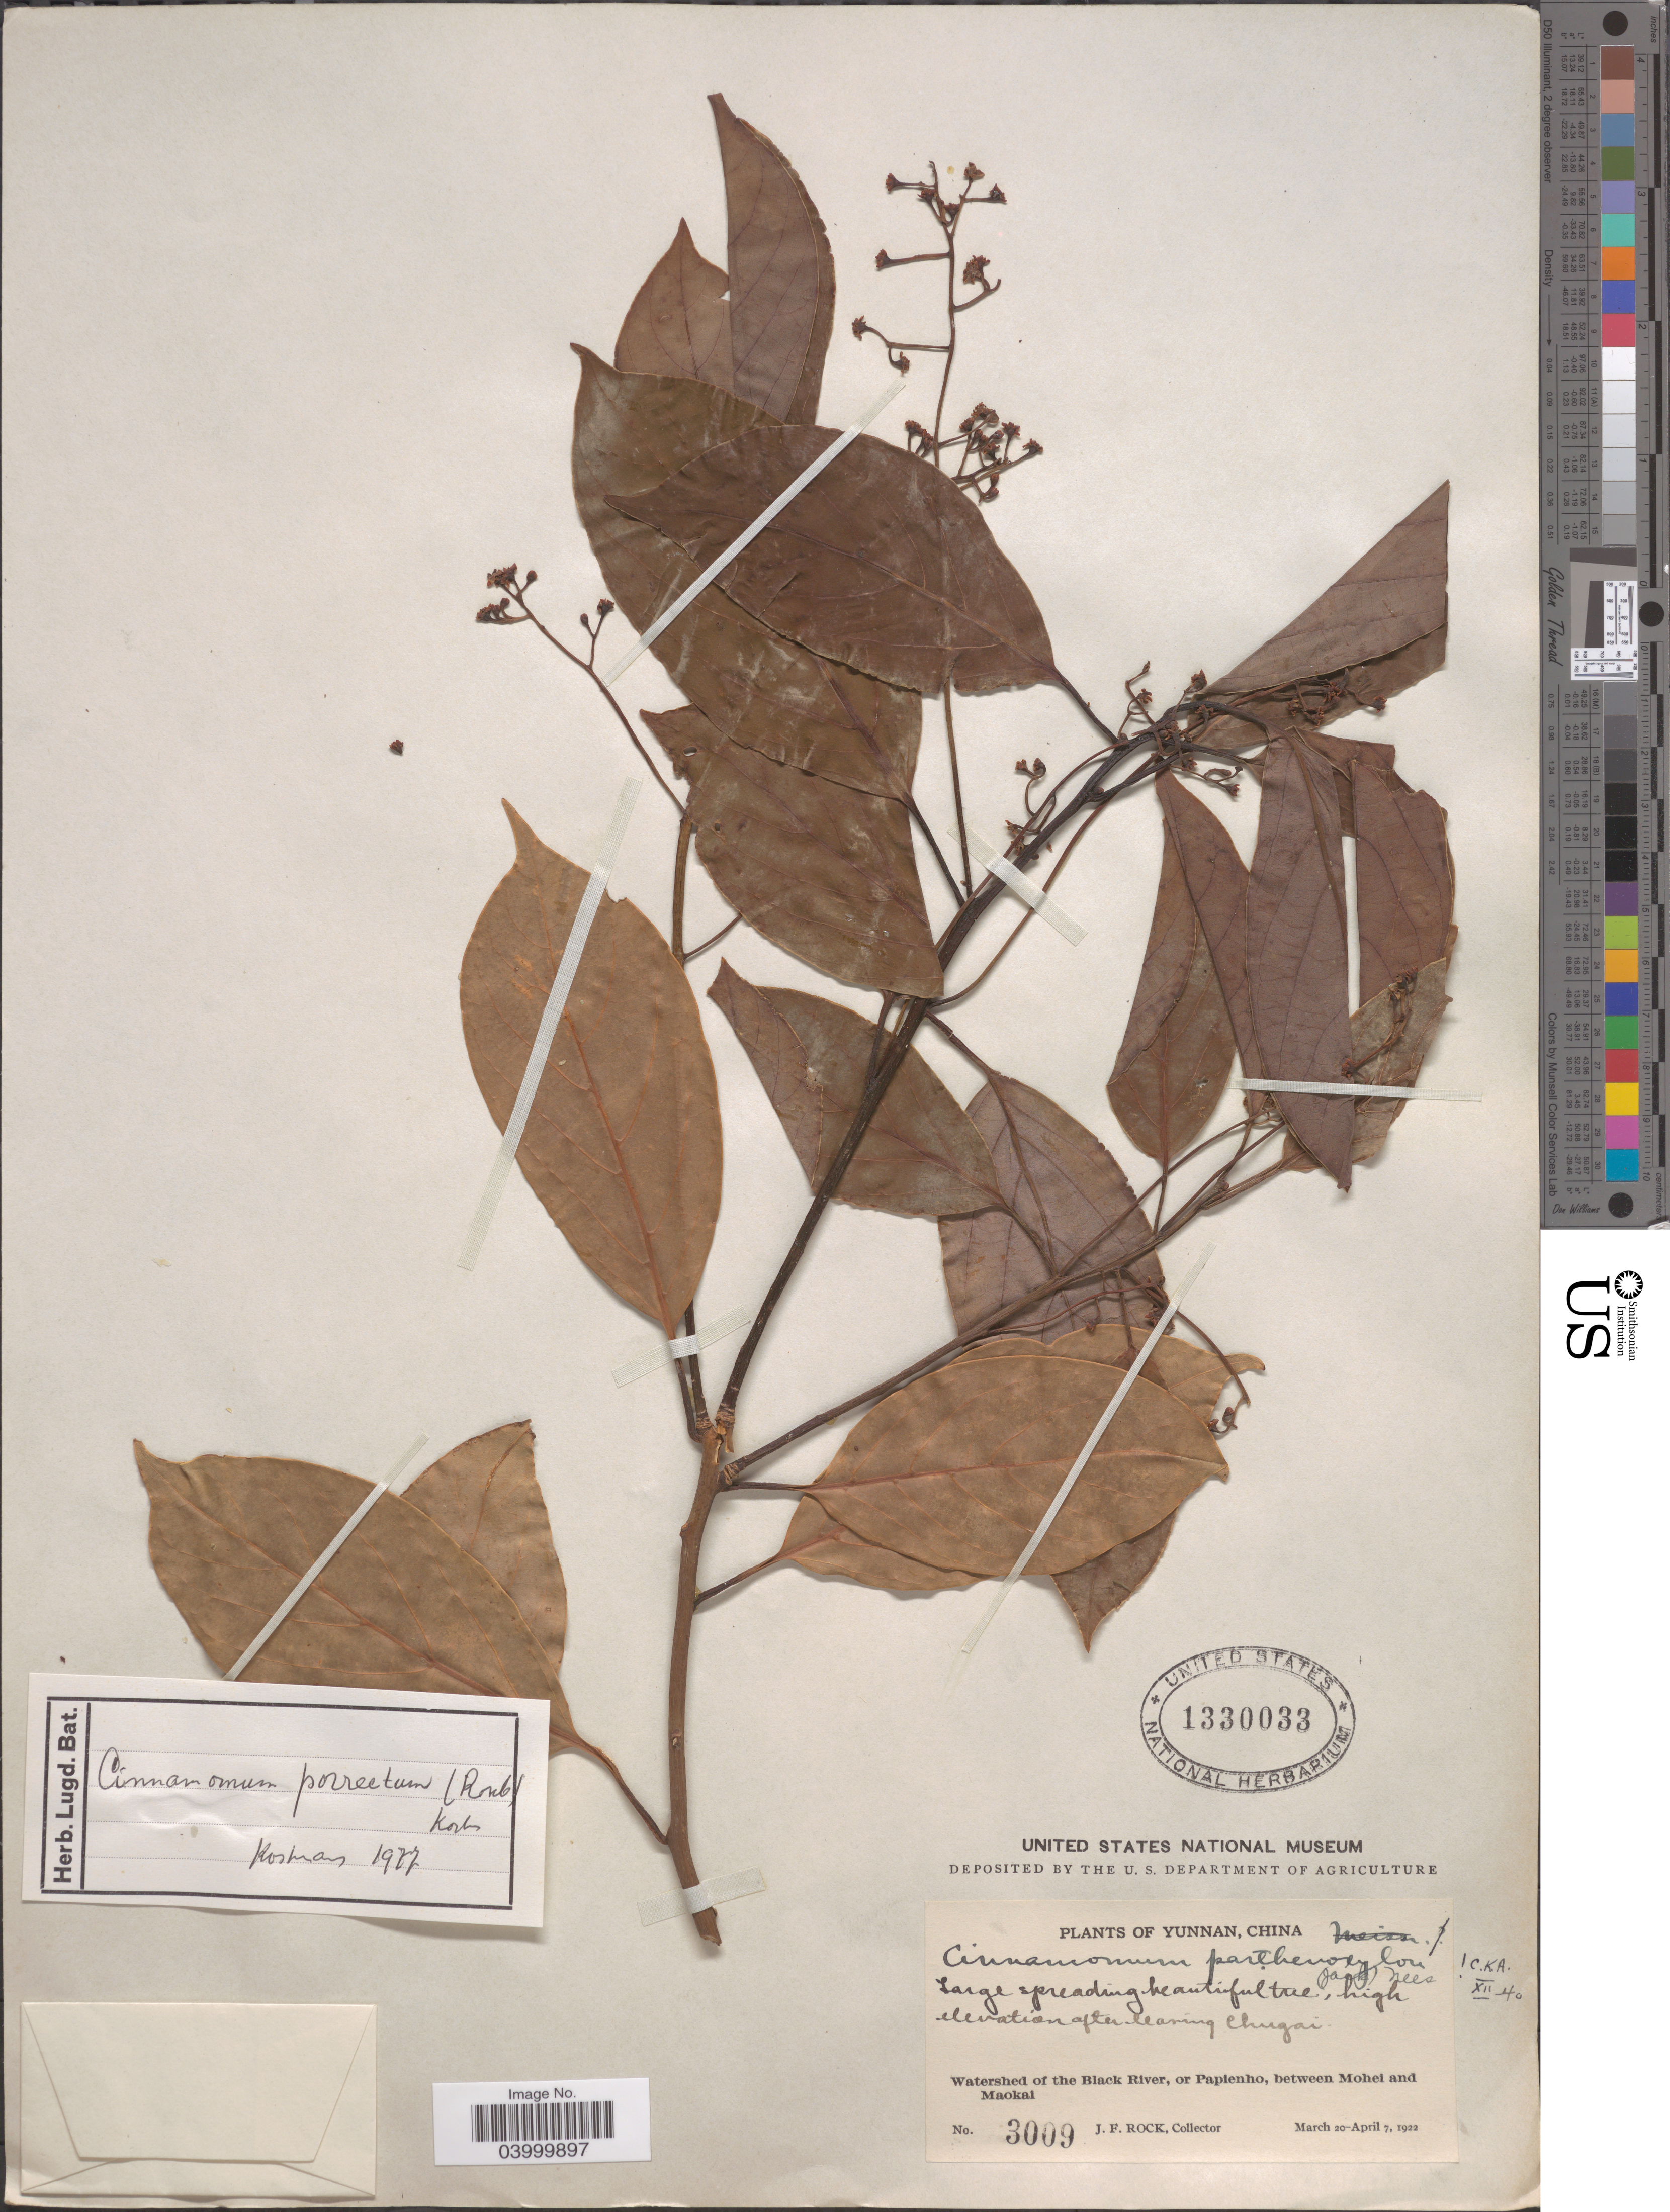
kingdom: Plantae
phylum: Tracheophyta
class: Magnoliopsida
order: Laurales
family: Lauraceae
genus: Cinnamomum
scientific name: Cinnamomum porrectum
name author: (Roxb.) Kosterm.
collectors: J. Rock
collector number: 3009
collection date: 1922-03-20/1922-04-07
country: China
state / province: Yunnan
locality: Watershed of the Black River, or Papienho, between Mohei and Maokai.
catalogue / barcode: US 1330033